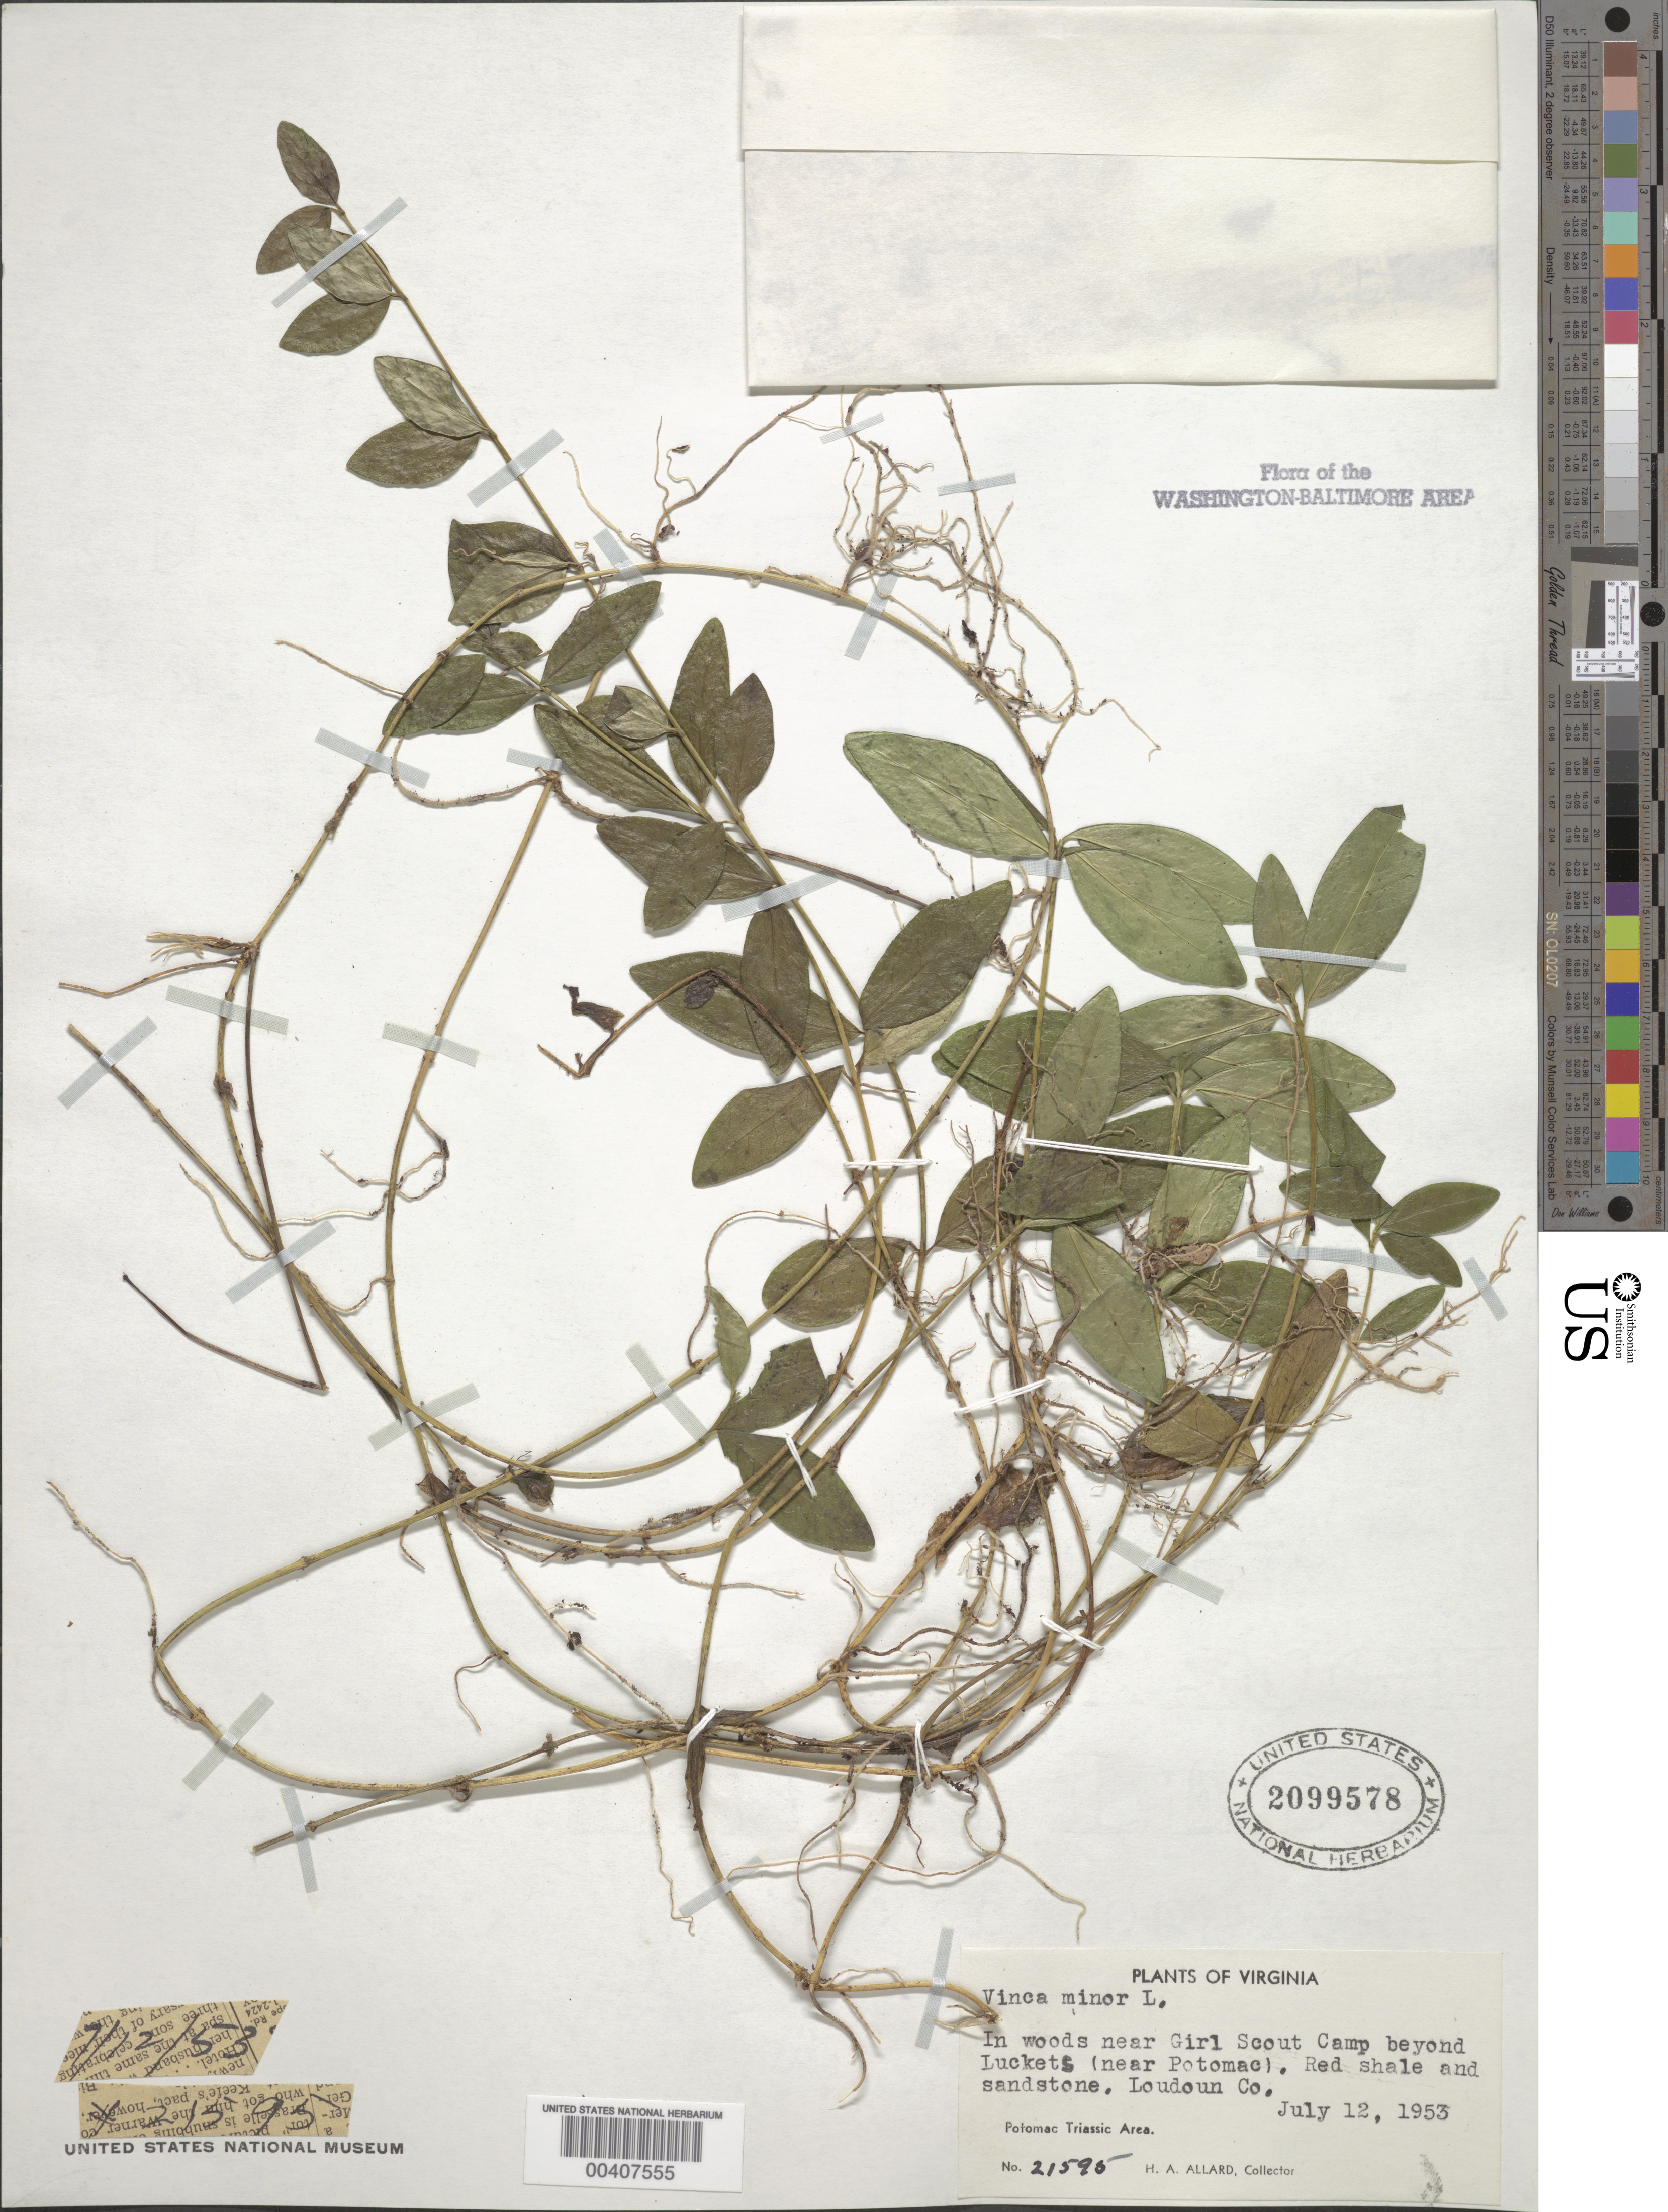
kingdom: Plantae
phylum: Tracheophyta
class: Magnoliopsida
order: Gentianales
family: Apocynaceae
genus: Vinca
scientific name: Vinca minor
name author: L.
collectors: H. A. Allard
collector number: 21595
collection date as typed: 12 Jul 1953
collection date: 1953-07-12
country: United States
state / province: Virginia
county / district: Loudoun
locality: Near Girl Scout Camp beyond Luckets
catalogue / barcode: US 2099578